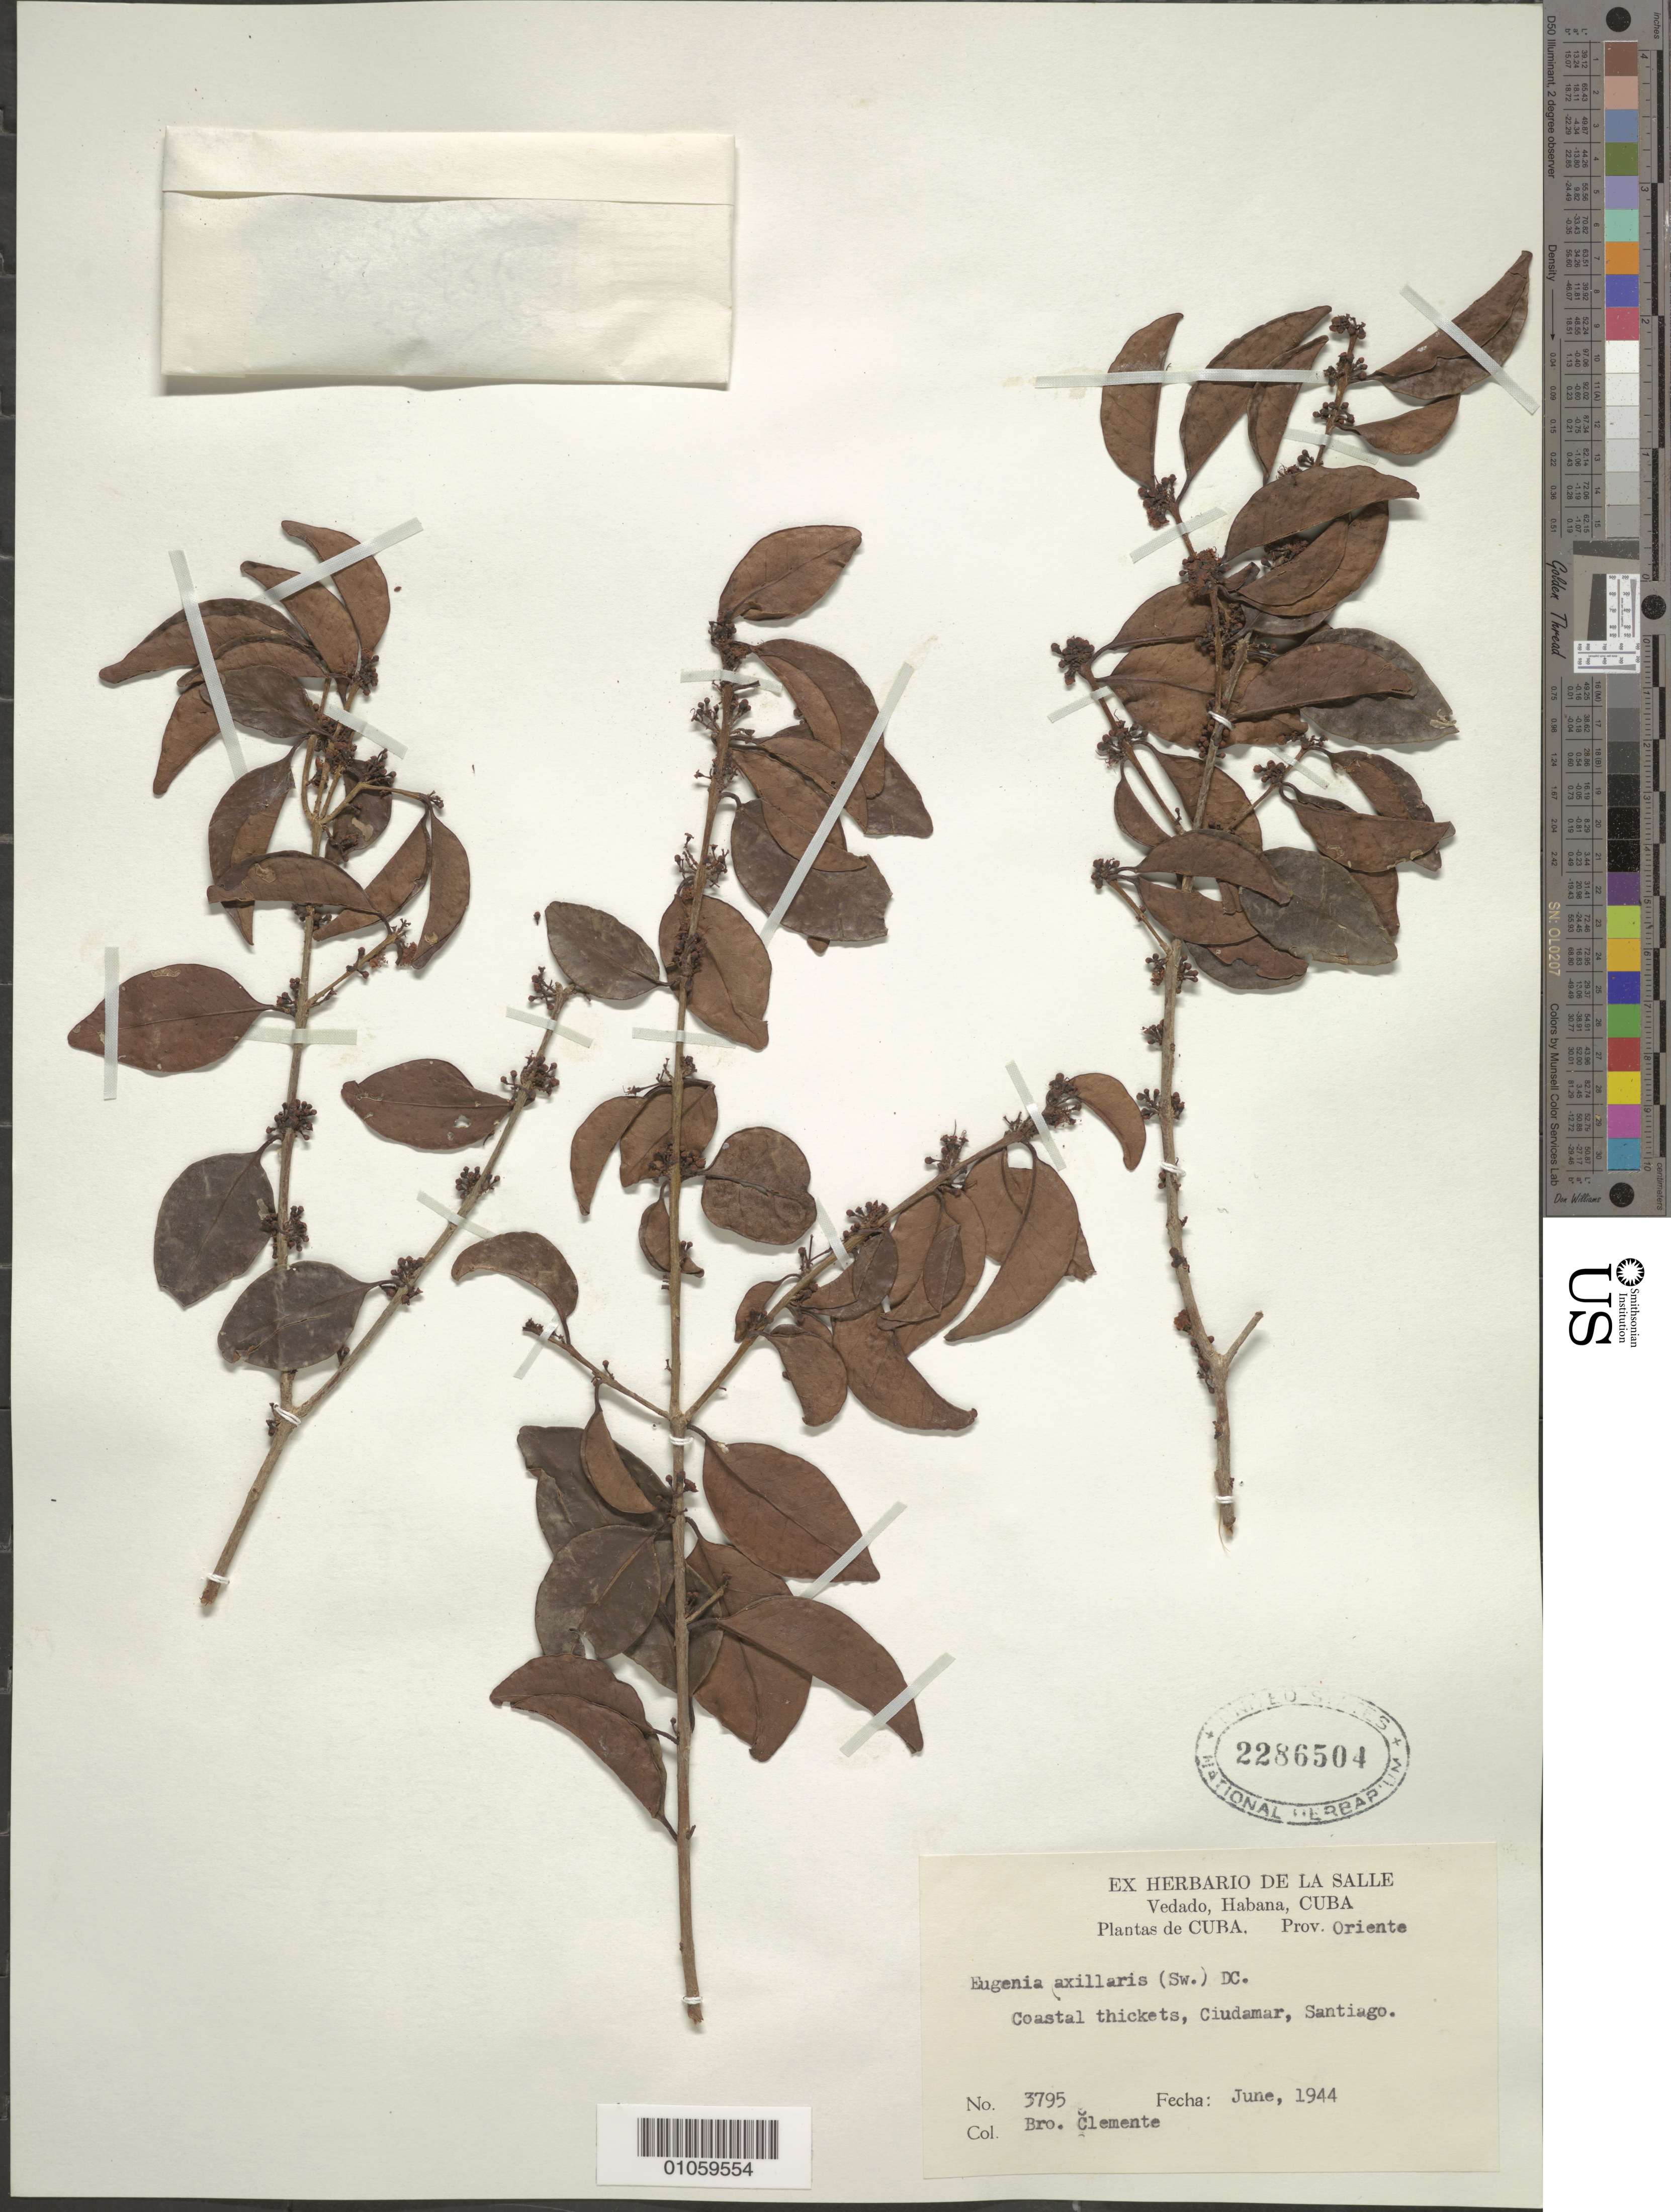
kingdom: Plantae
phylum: Tracheophyta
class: Magnoliopsida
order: Myrtales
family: Myrtaceae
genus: Eugenia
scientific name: Eugenia axillaris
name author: (Sw.) Willd.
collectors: Bro. Clemente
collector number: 3795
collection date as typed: Jun 1944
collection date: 1944-06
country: Cuba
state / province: Santiago de Cuba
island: Cuba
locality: Ciudamar, Santiago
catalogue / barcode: US 2286504